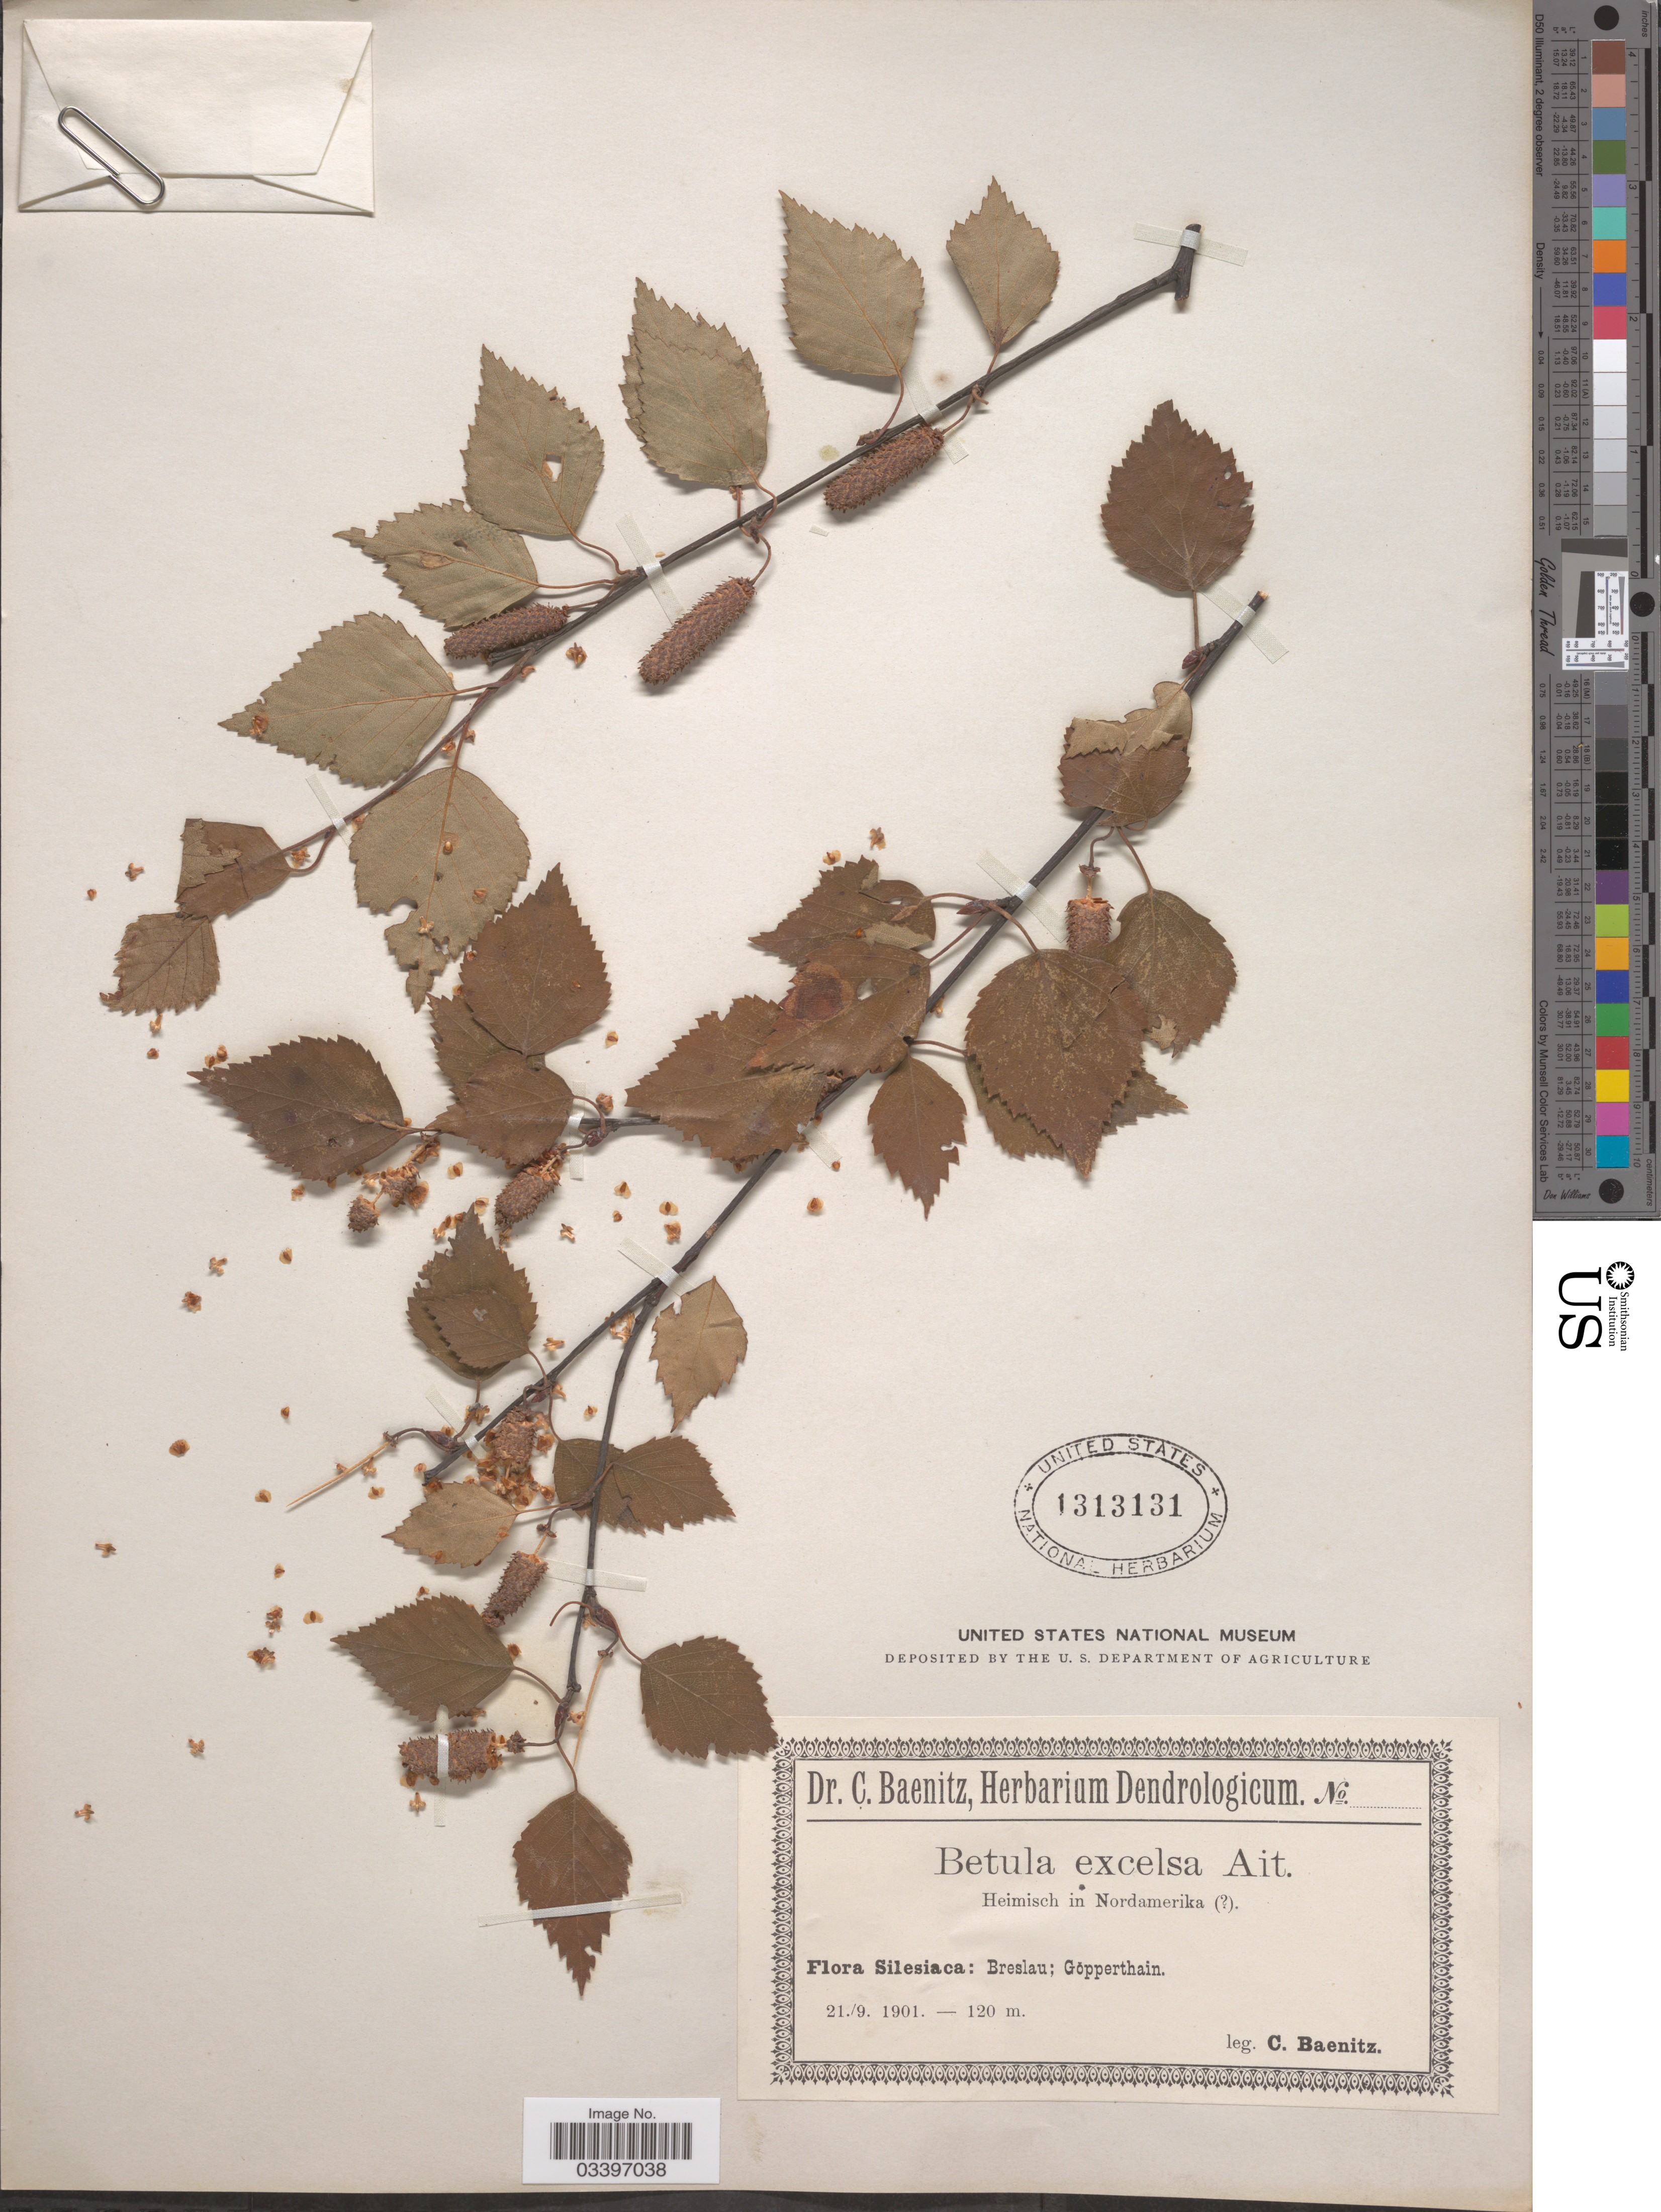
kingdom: Plantae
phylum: Tracheophyta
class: Magnoliopsida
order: Fagales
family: Betulaceae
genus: Betula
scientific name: Betula papyrifera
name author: Marshall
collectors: C. G. Baenitz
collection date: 1901-09-21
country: Poland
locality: Silesiaca: Breslau; Göpperthain.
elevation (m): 120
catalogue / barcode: US 1313131